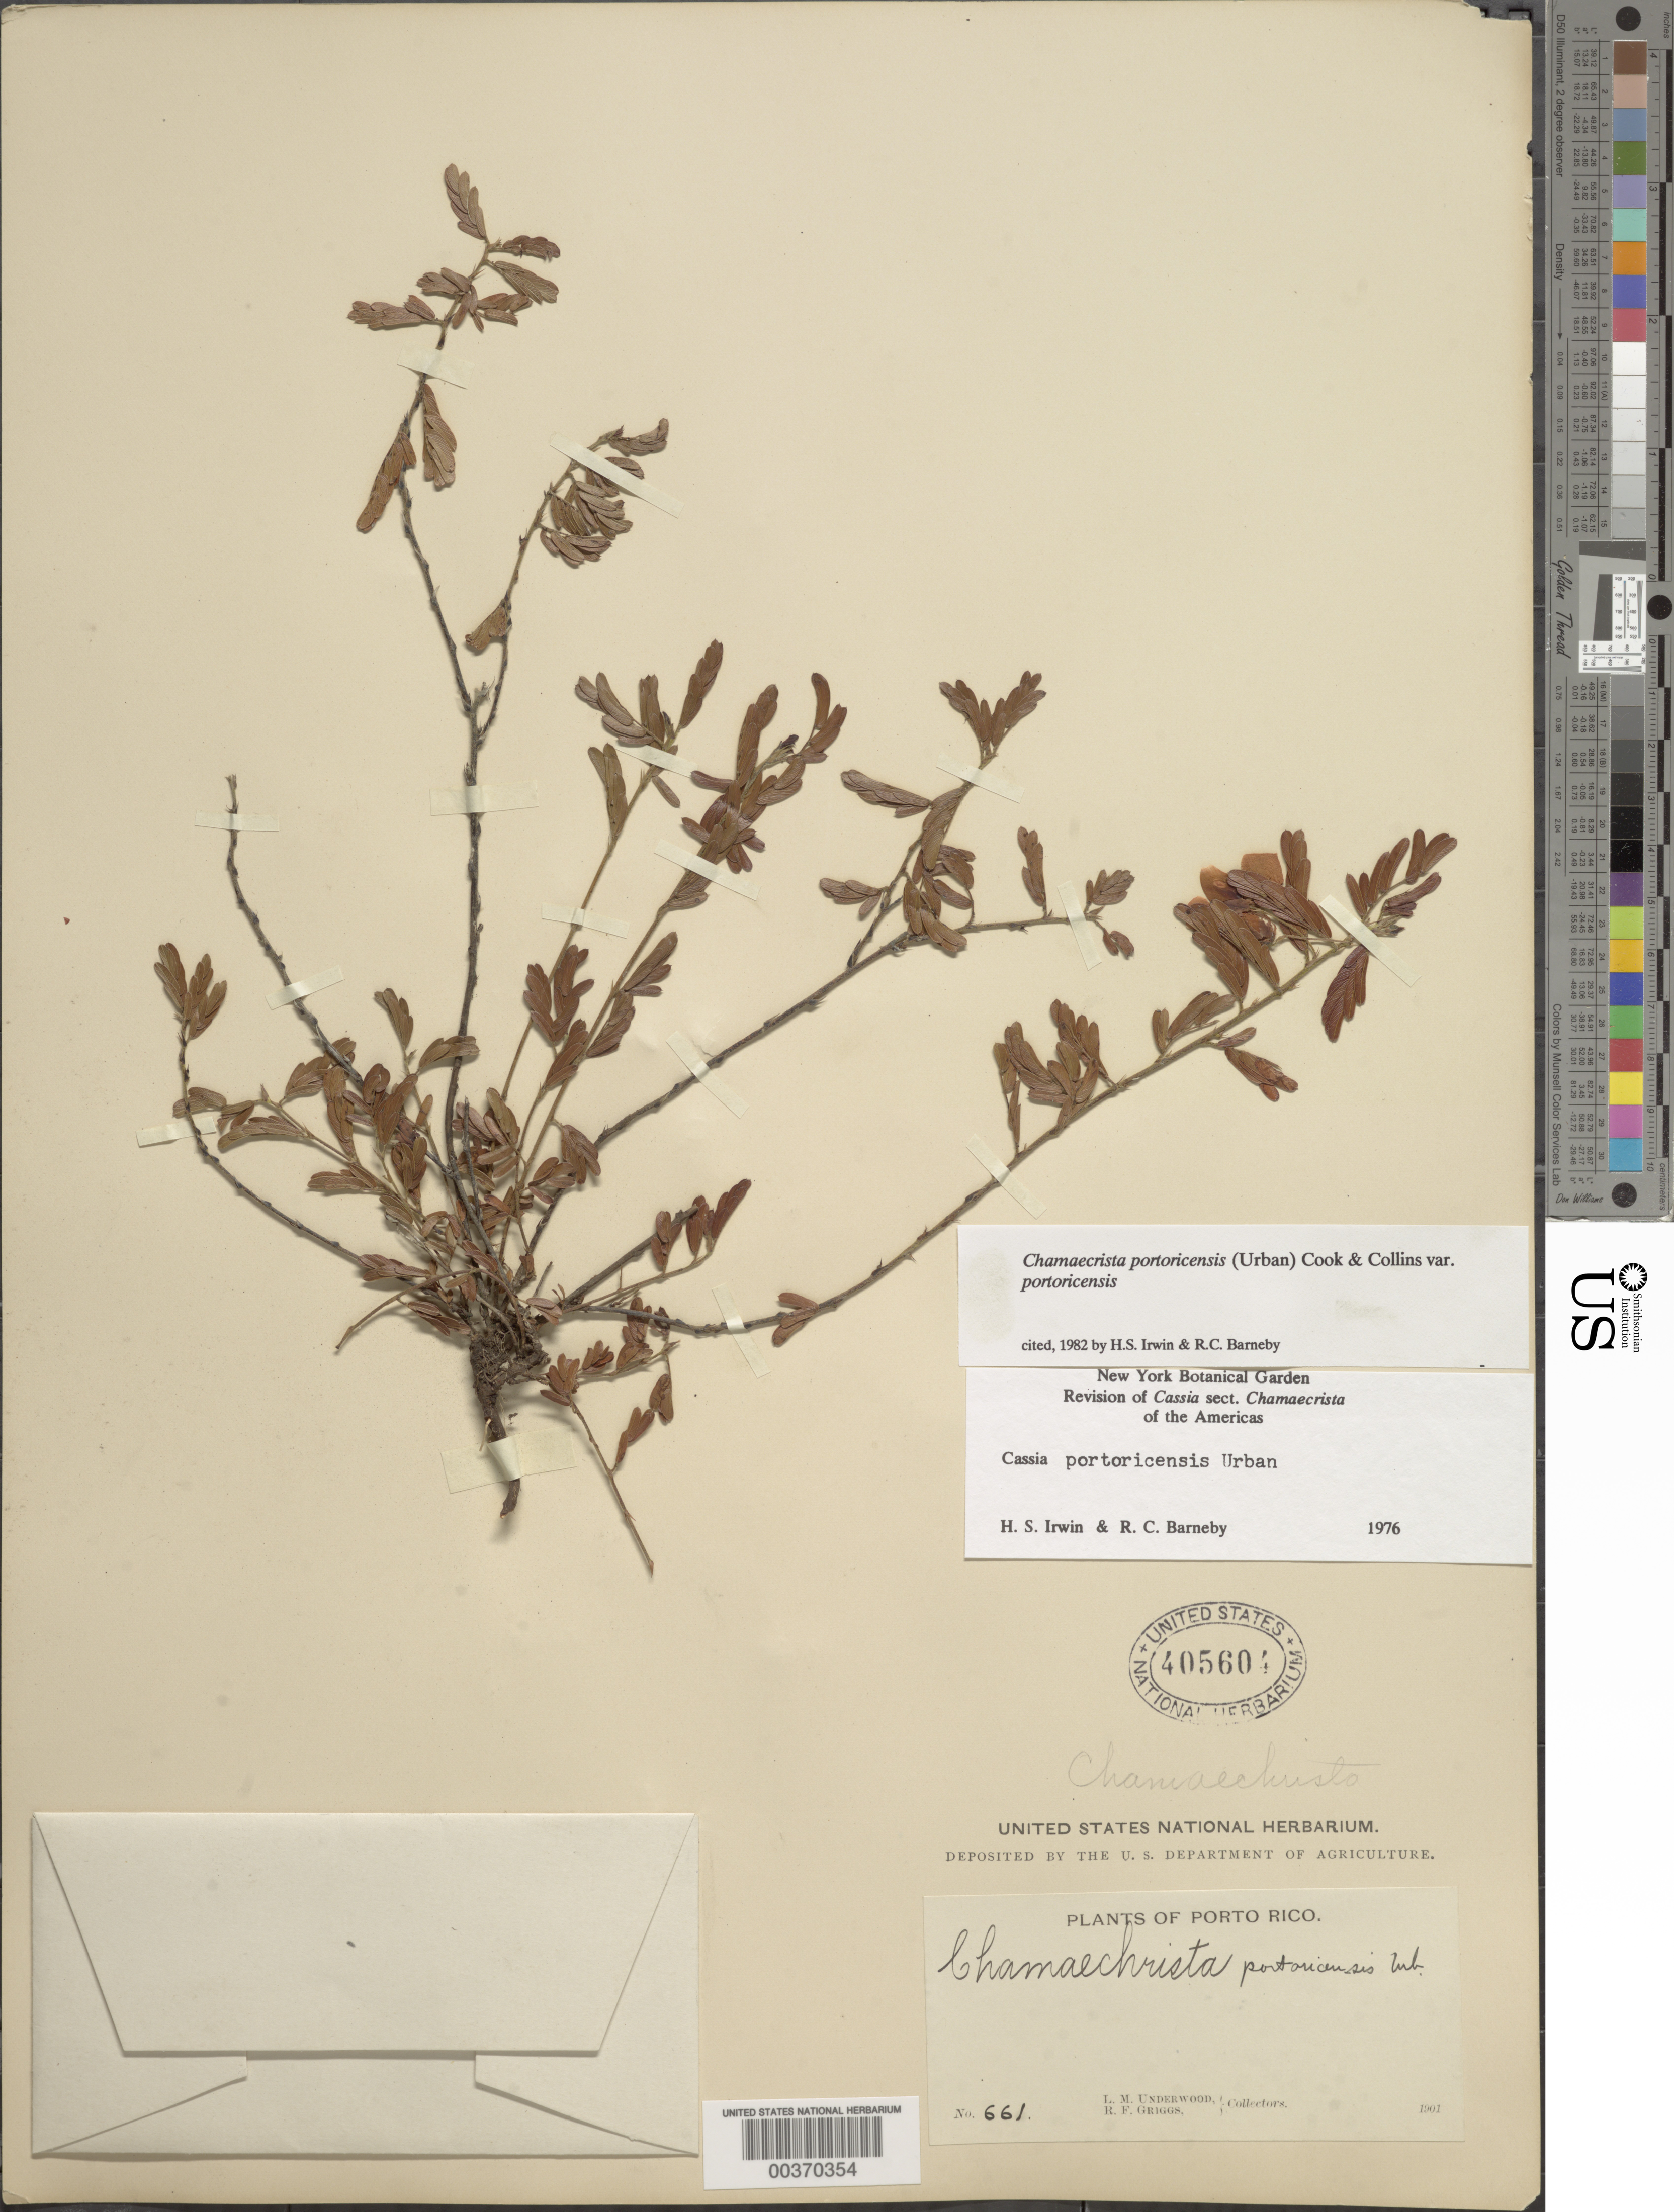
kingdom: Plantae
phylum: Tracheophyta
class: Magnoliopsida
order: Fabales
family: Fabaceae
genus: Chamaecrista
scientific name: Chamaecrista portoricensis var. portoricensis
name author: (Urb.) O.F. Cook & G. N. Collins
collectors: L. M. Underwood & R. F. Griggs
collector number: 661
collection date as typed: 1901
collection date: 1901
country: Puerto Rico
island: Greater Antilles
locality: Sierra de Naguabo ad Rio Blanco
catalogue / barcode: US 405604